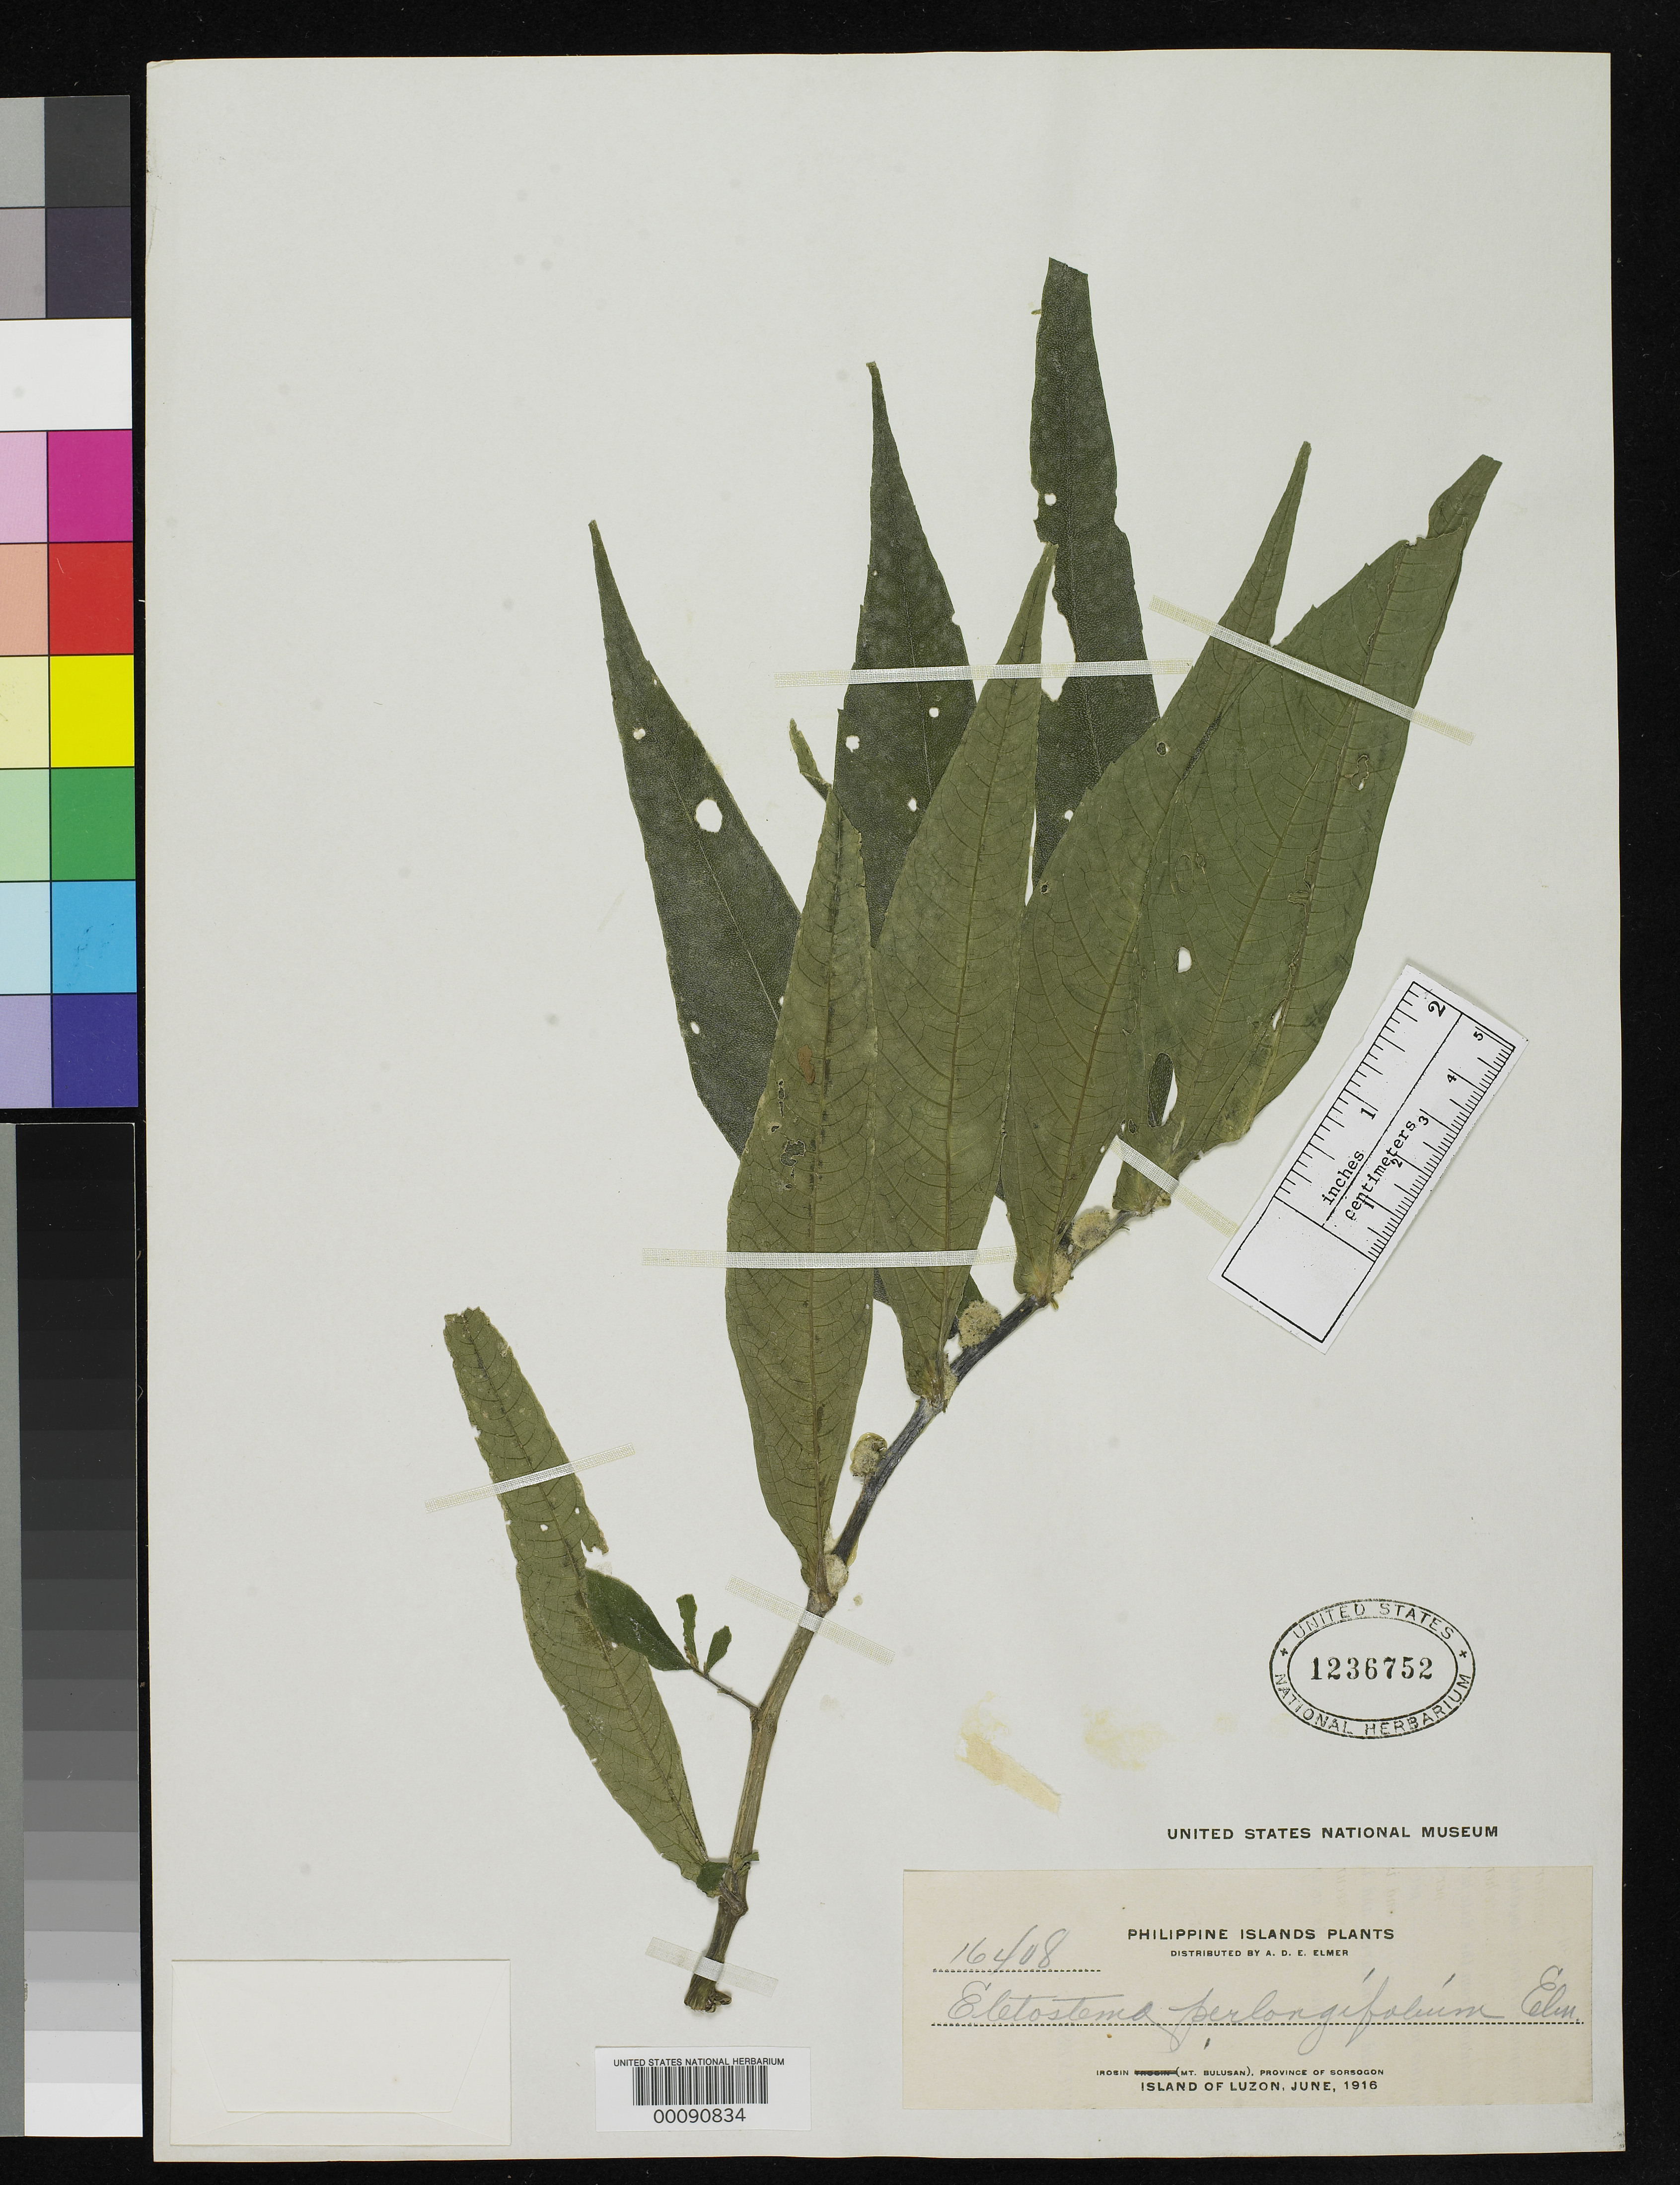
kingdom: Plantae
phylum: Tracheophyta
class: Magnoliopsida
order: Rosales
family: Urticaceae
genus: Elatostema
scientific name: Elatostema perlongifolium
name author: Elmer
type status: Isotype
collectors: A. D. E. Elmer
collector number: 16408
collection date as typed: Jun 1916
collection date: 1916-06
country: Philippines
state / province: Bicol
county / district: Sorsogon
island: Luzon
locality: Irosin (Mt. Bulusan).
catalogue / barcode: US 1236752